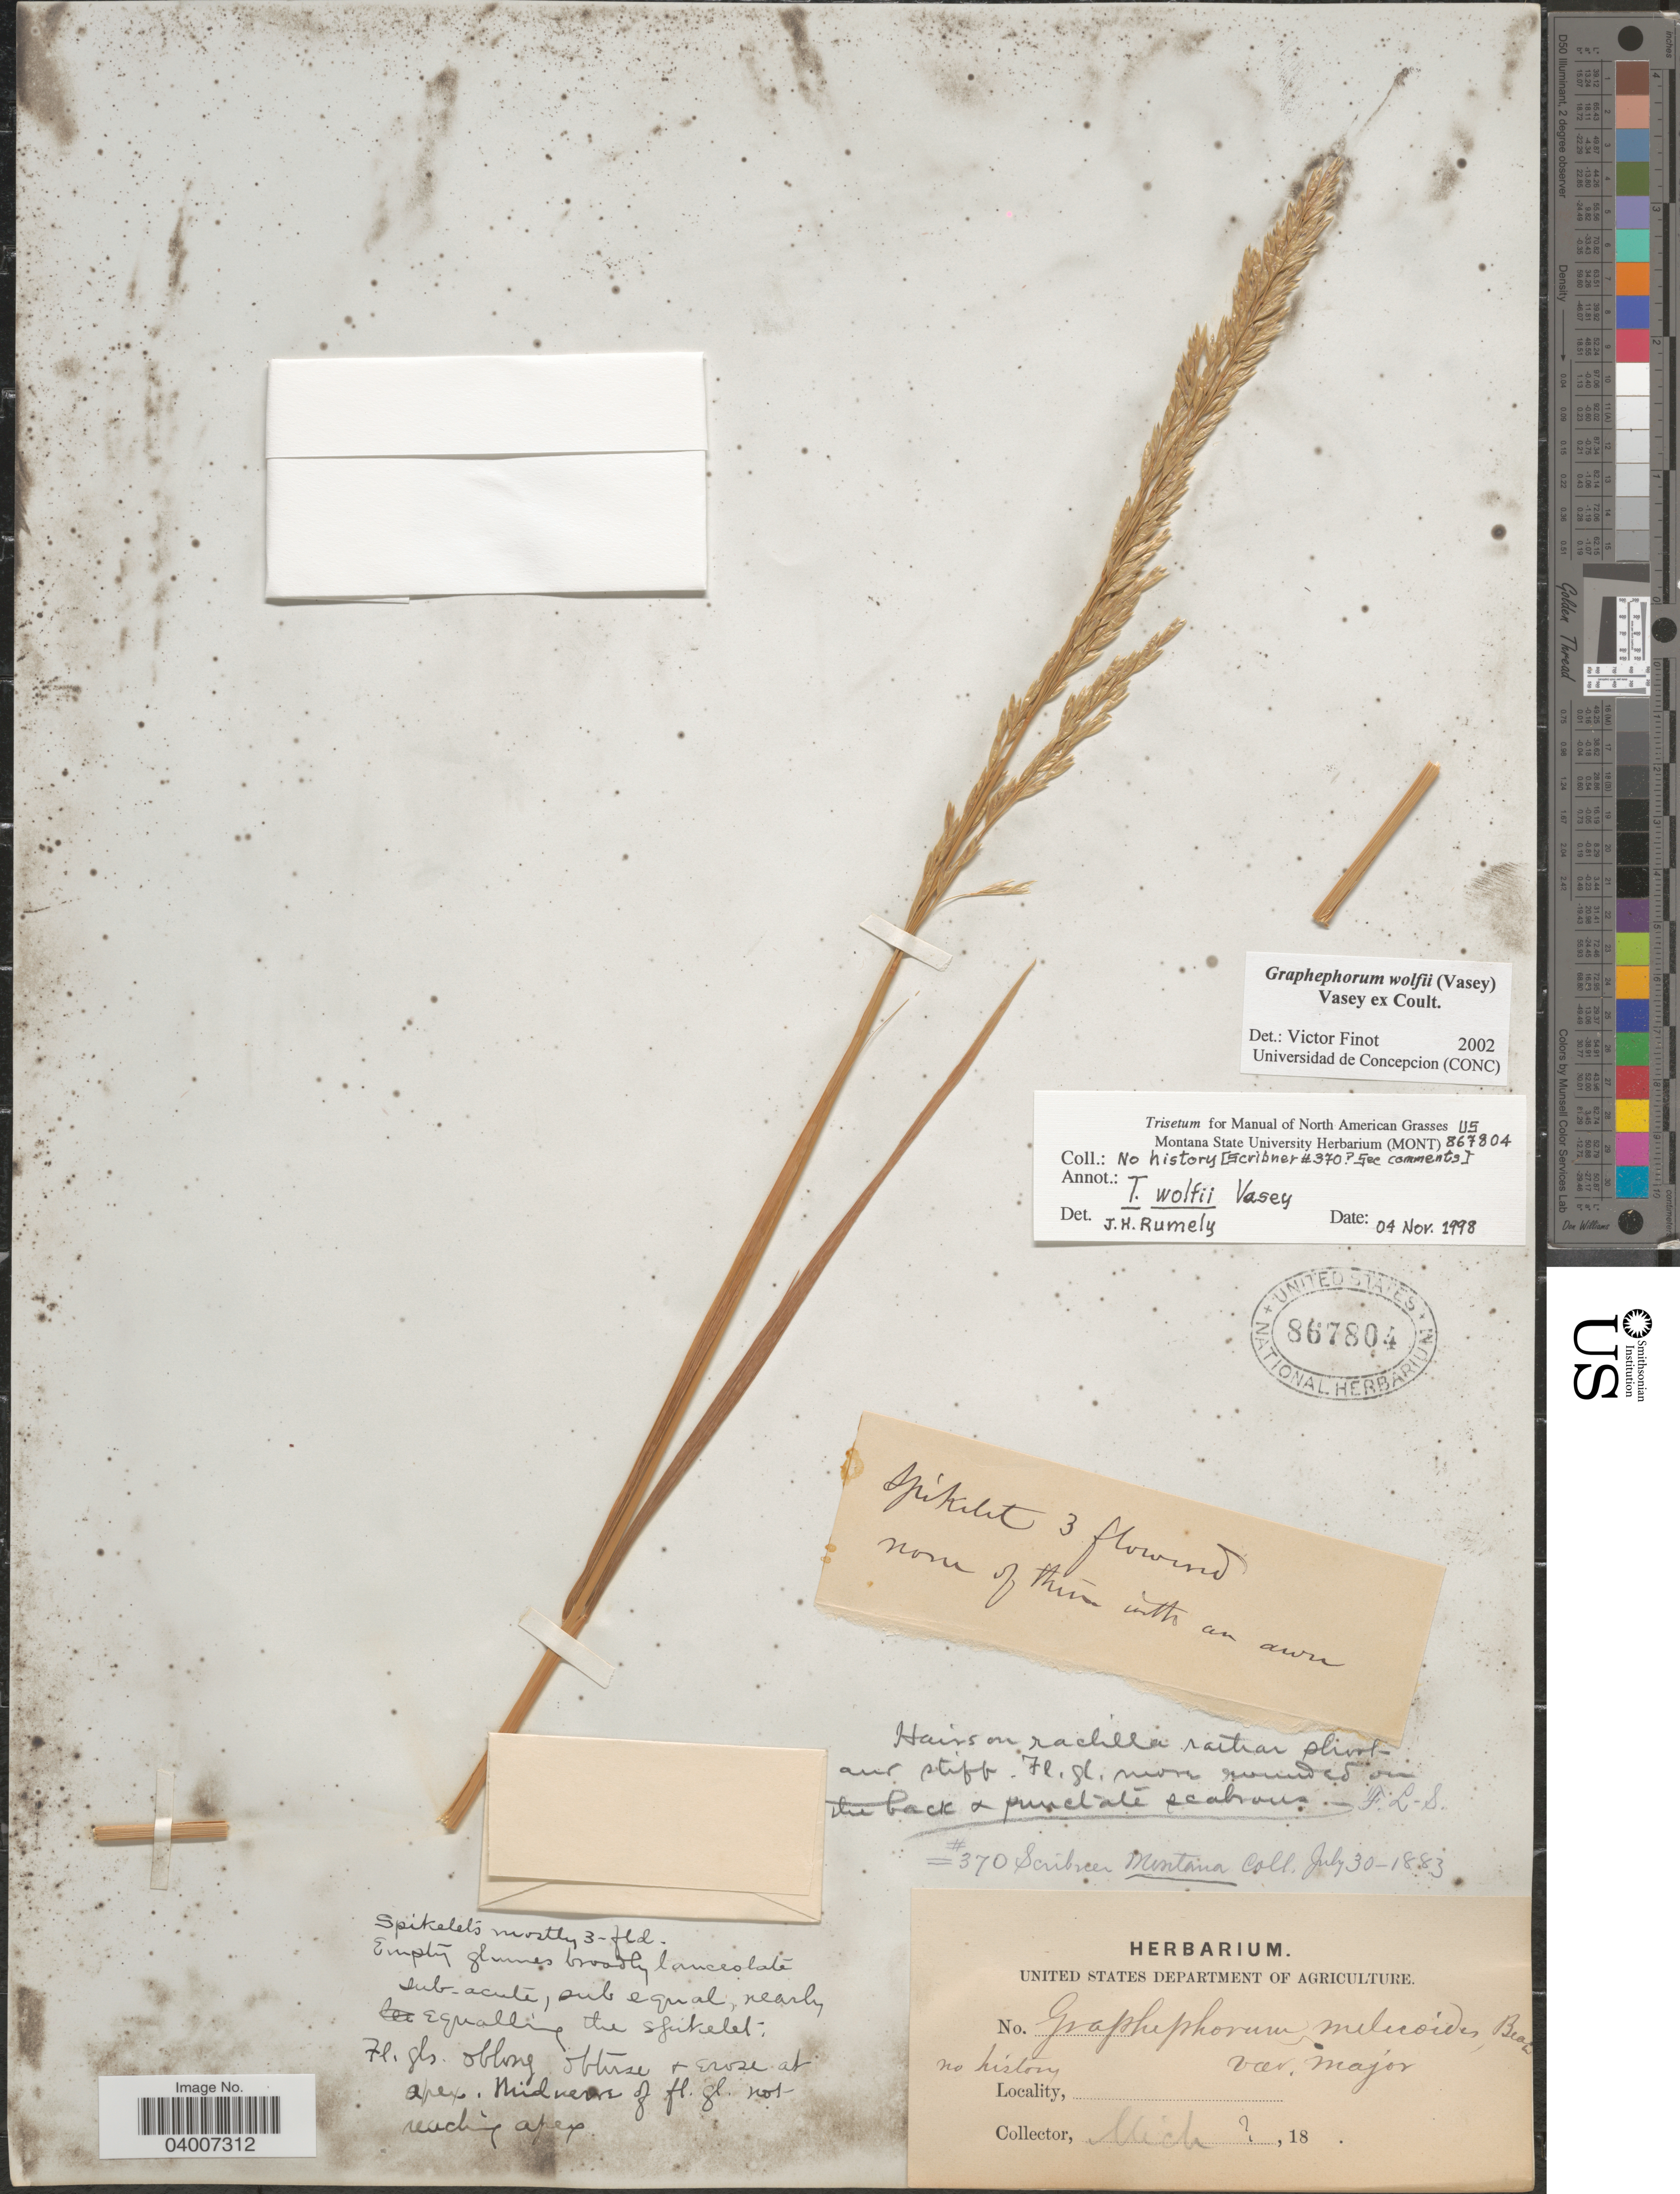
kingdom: Plantae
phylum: Tracheophyta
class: Liliopsida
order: Poales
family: Poaceae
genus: Graphephorum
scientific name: Graphephorum wolfii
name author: (E. Fourn.) Vasey ex Coult.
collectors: Scribner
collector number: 370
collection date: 1883-07-30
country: United States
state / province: Montana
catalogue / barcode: US 867804